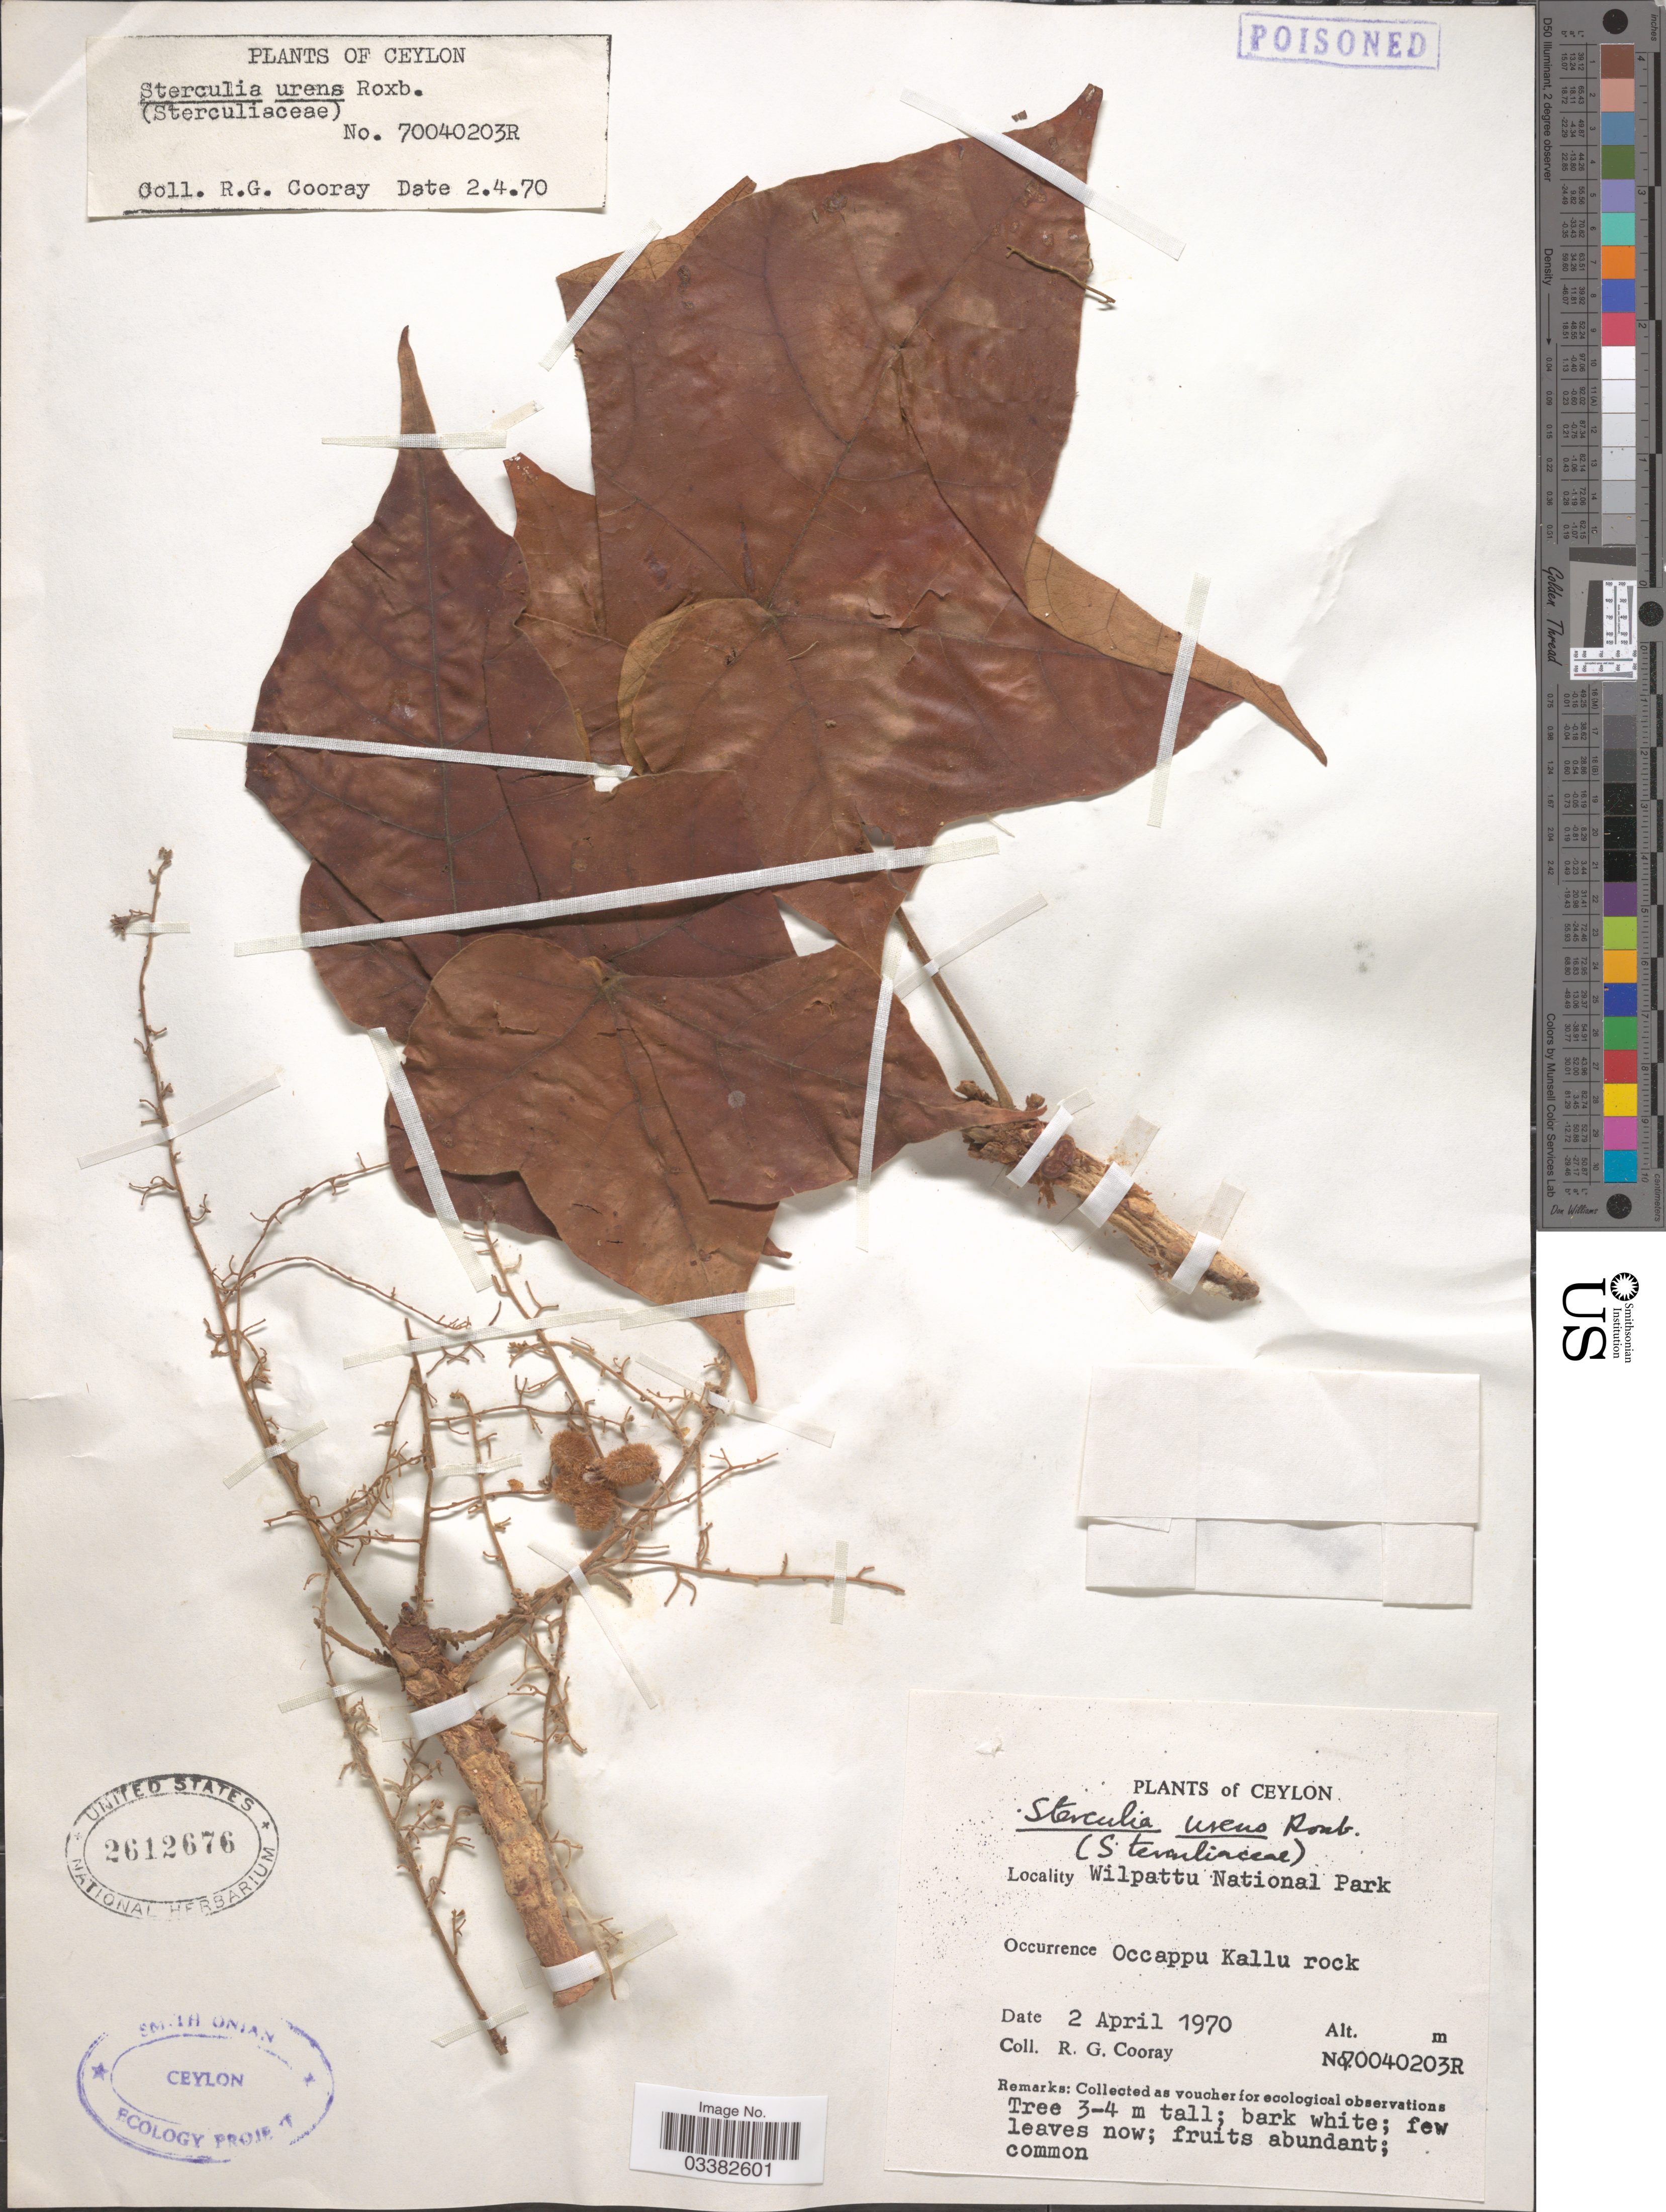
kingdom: Plantae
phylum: Tracheophyta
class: Magnoliopsida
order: Malvales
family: Malvaceae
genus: Sterculia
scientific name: Sterculia urens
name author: Roxb.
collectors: R. Cooray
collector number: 70040203R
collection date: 1970-04-02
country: Sri Lanka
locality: Ceylon. Wilpattu National Park. Occappu Kallu rock.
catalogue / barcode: US 2612676